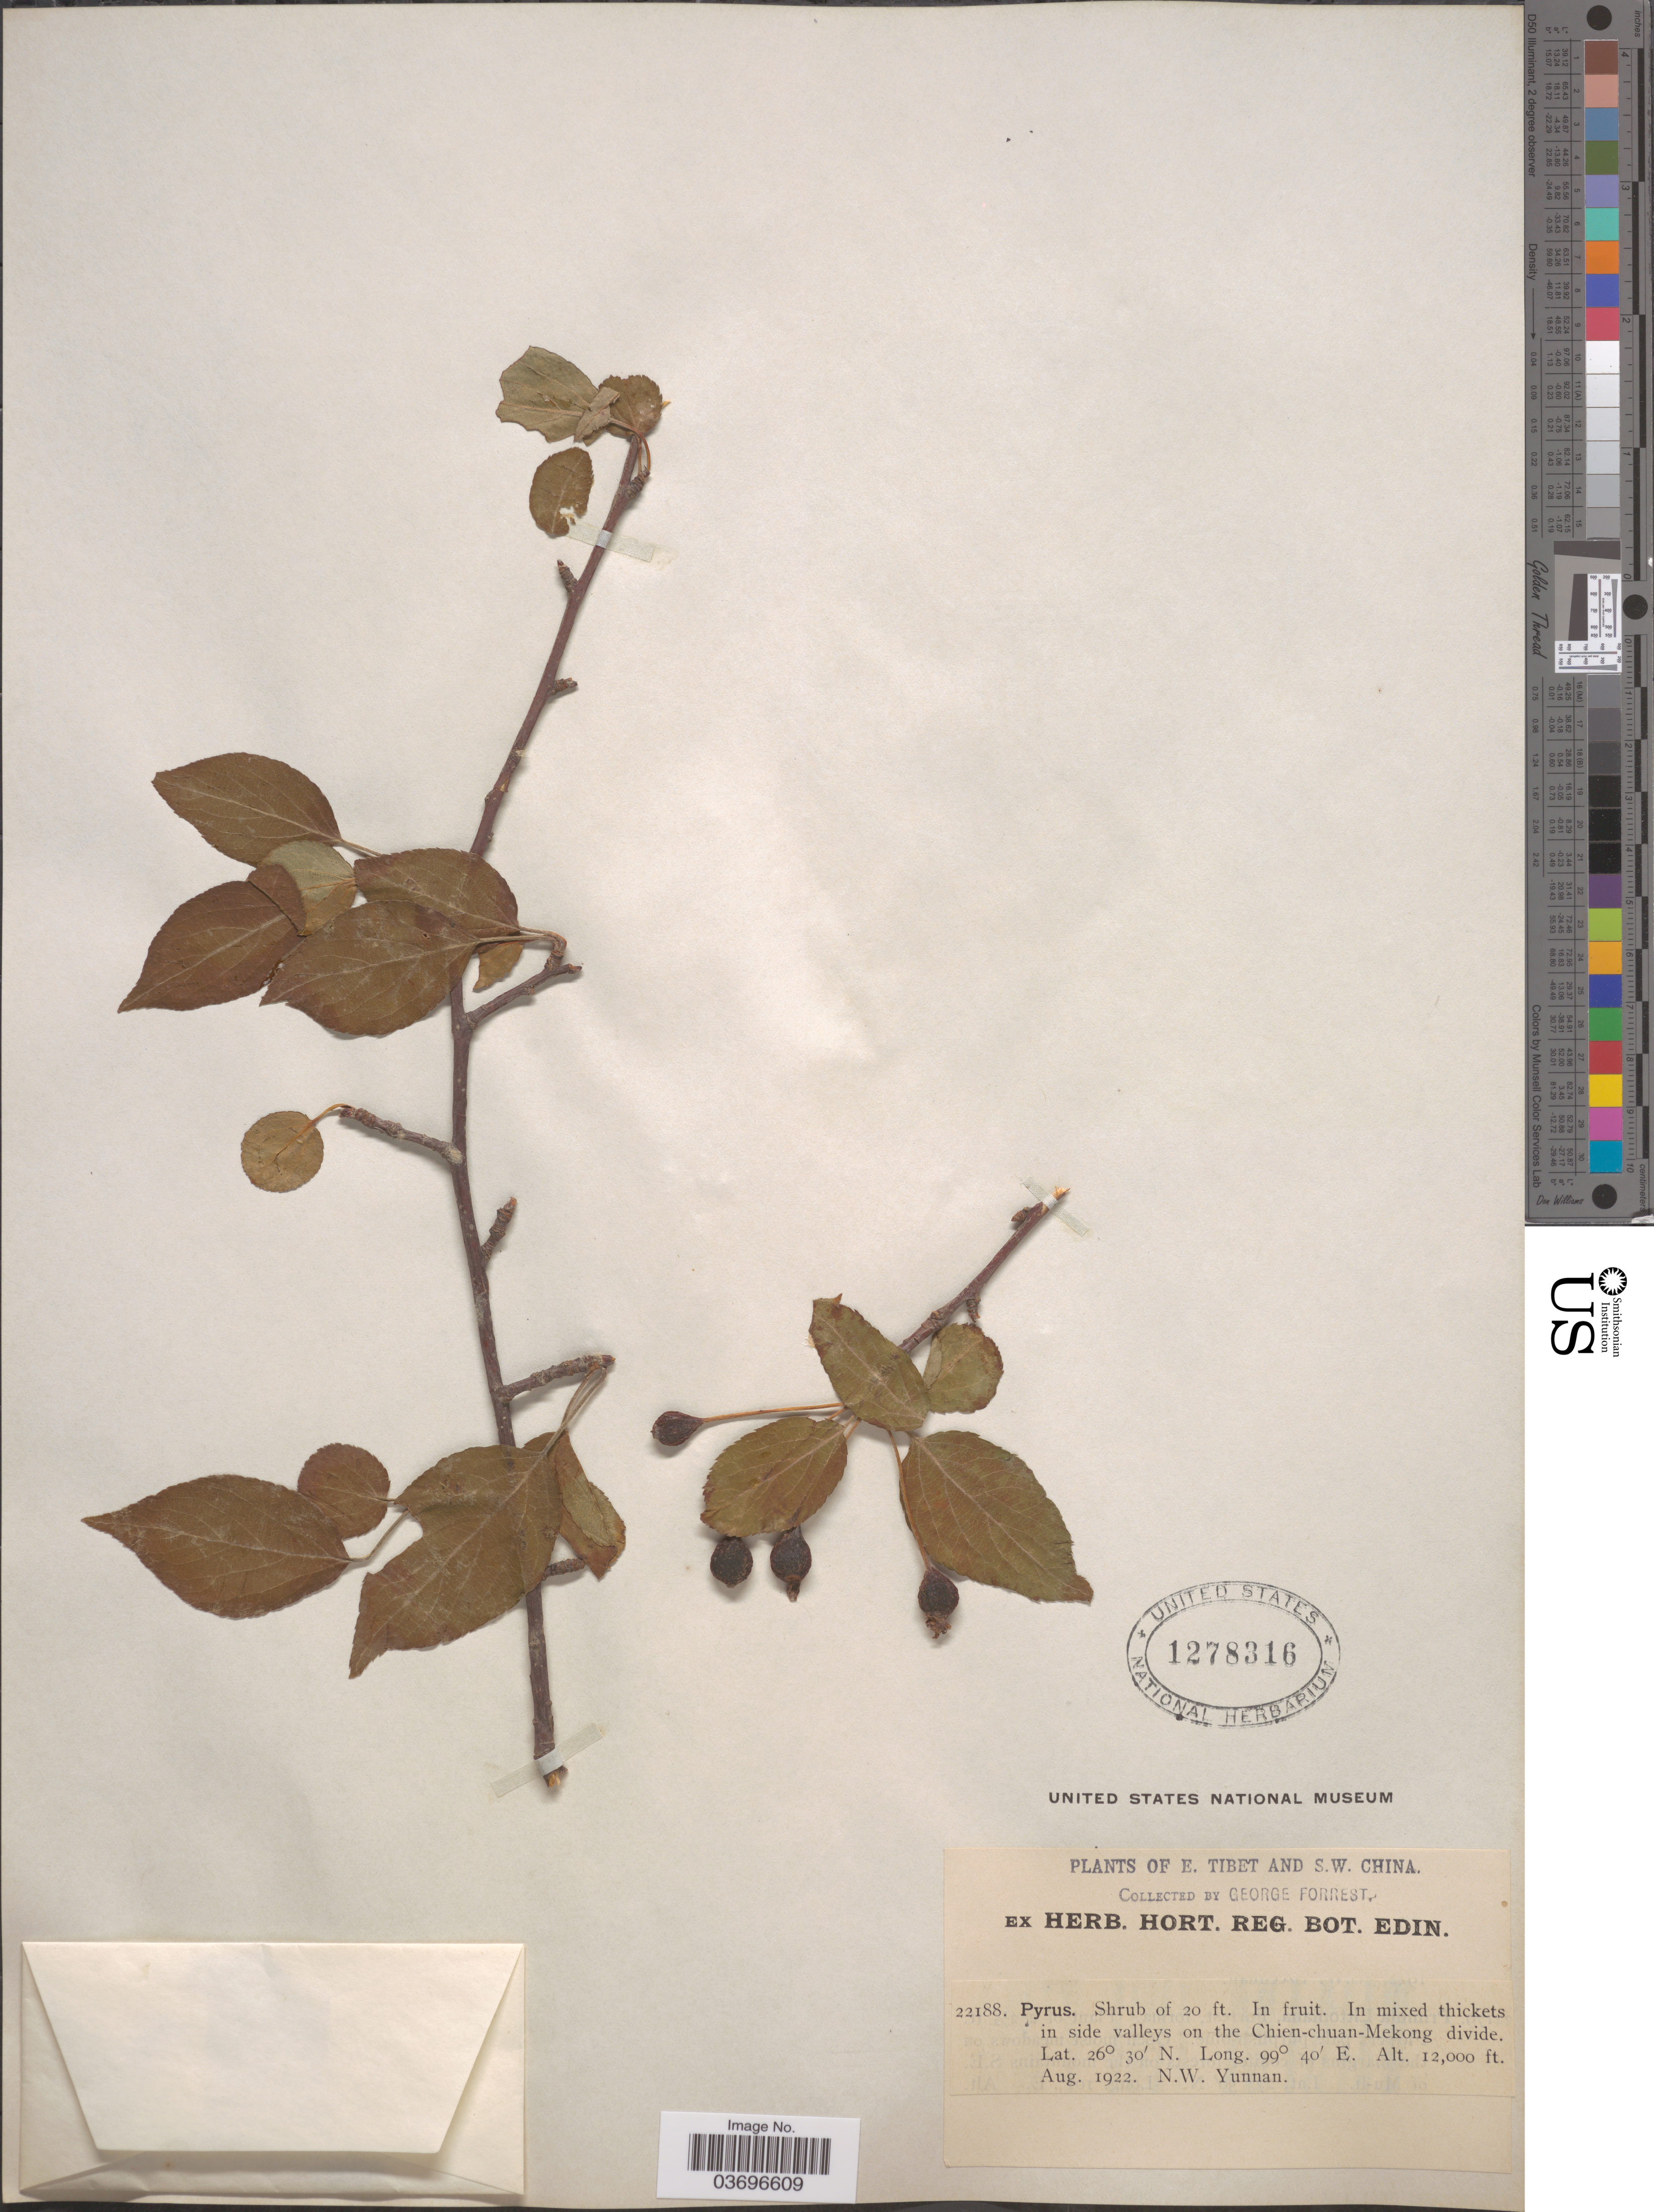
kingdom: Plantae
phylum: Tracheophyta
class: Magnoliopsida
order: Rosales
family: Rosaceae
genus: Pyrus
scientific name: Pyrus sp.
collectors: G. Forrest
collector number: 22188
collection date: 1922-08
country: China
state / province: Yunnan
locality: In mixed thickets in side valleys on the Chien-chuan-Mekong divide. N.W. Yunnan.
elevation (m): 3658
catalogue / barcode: US 1278316